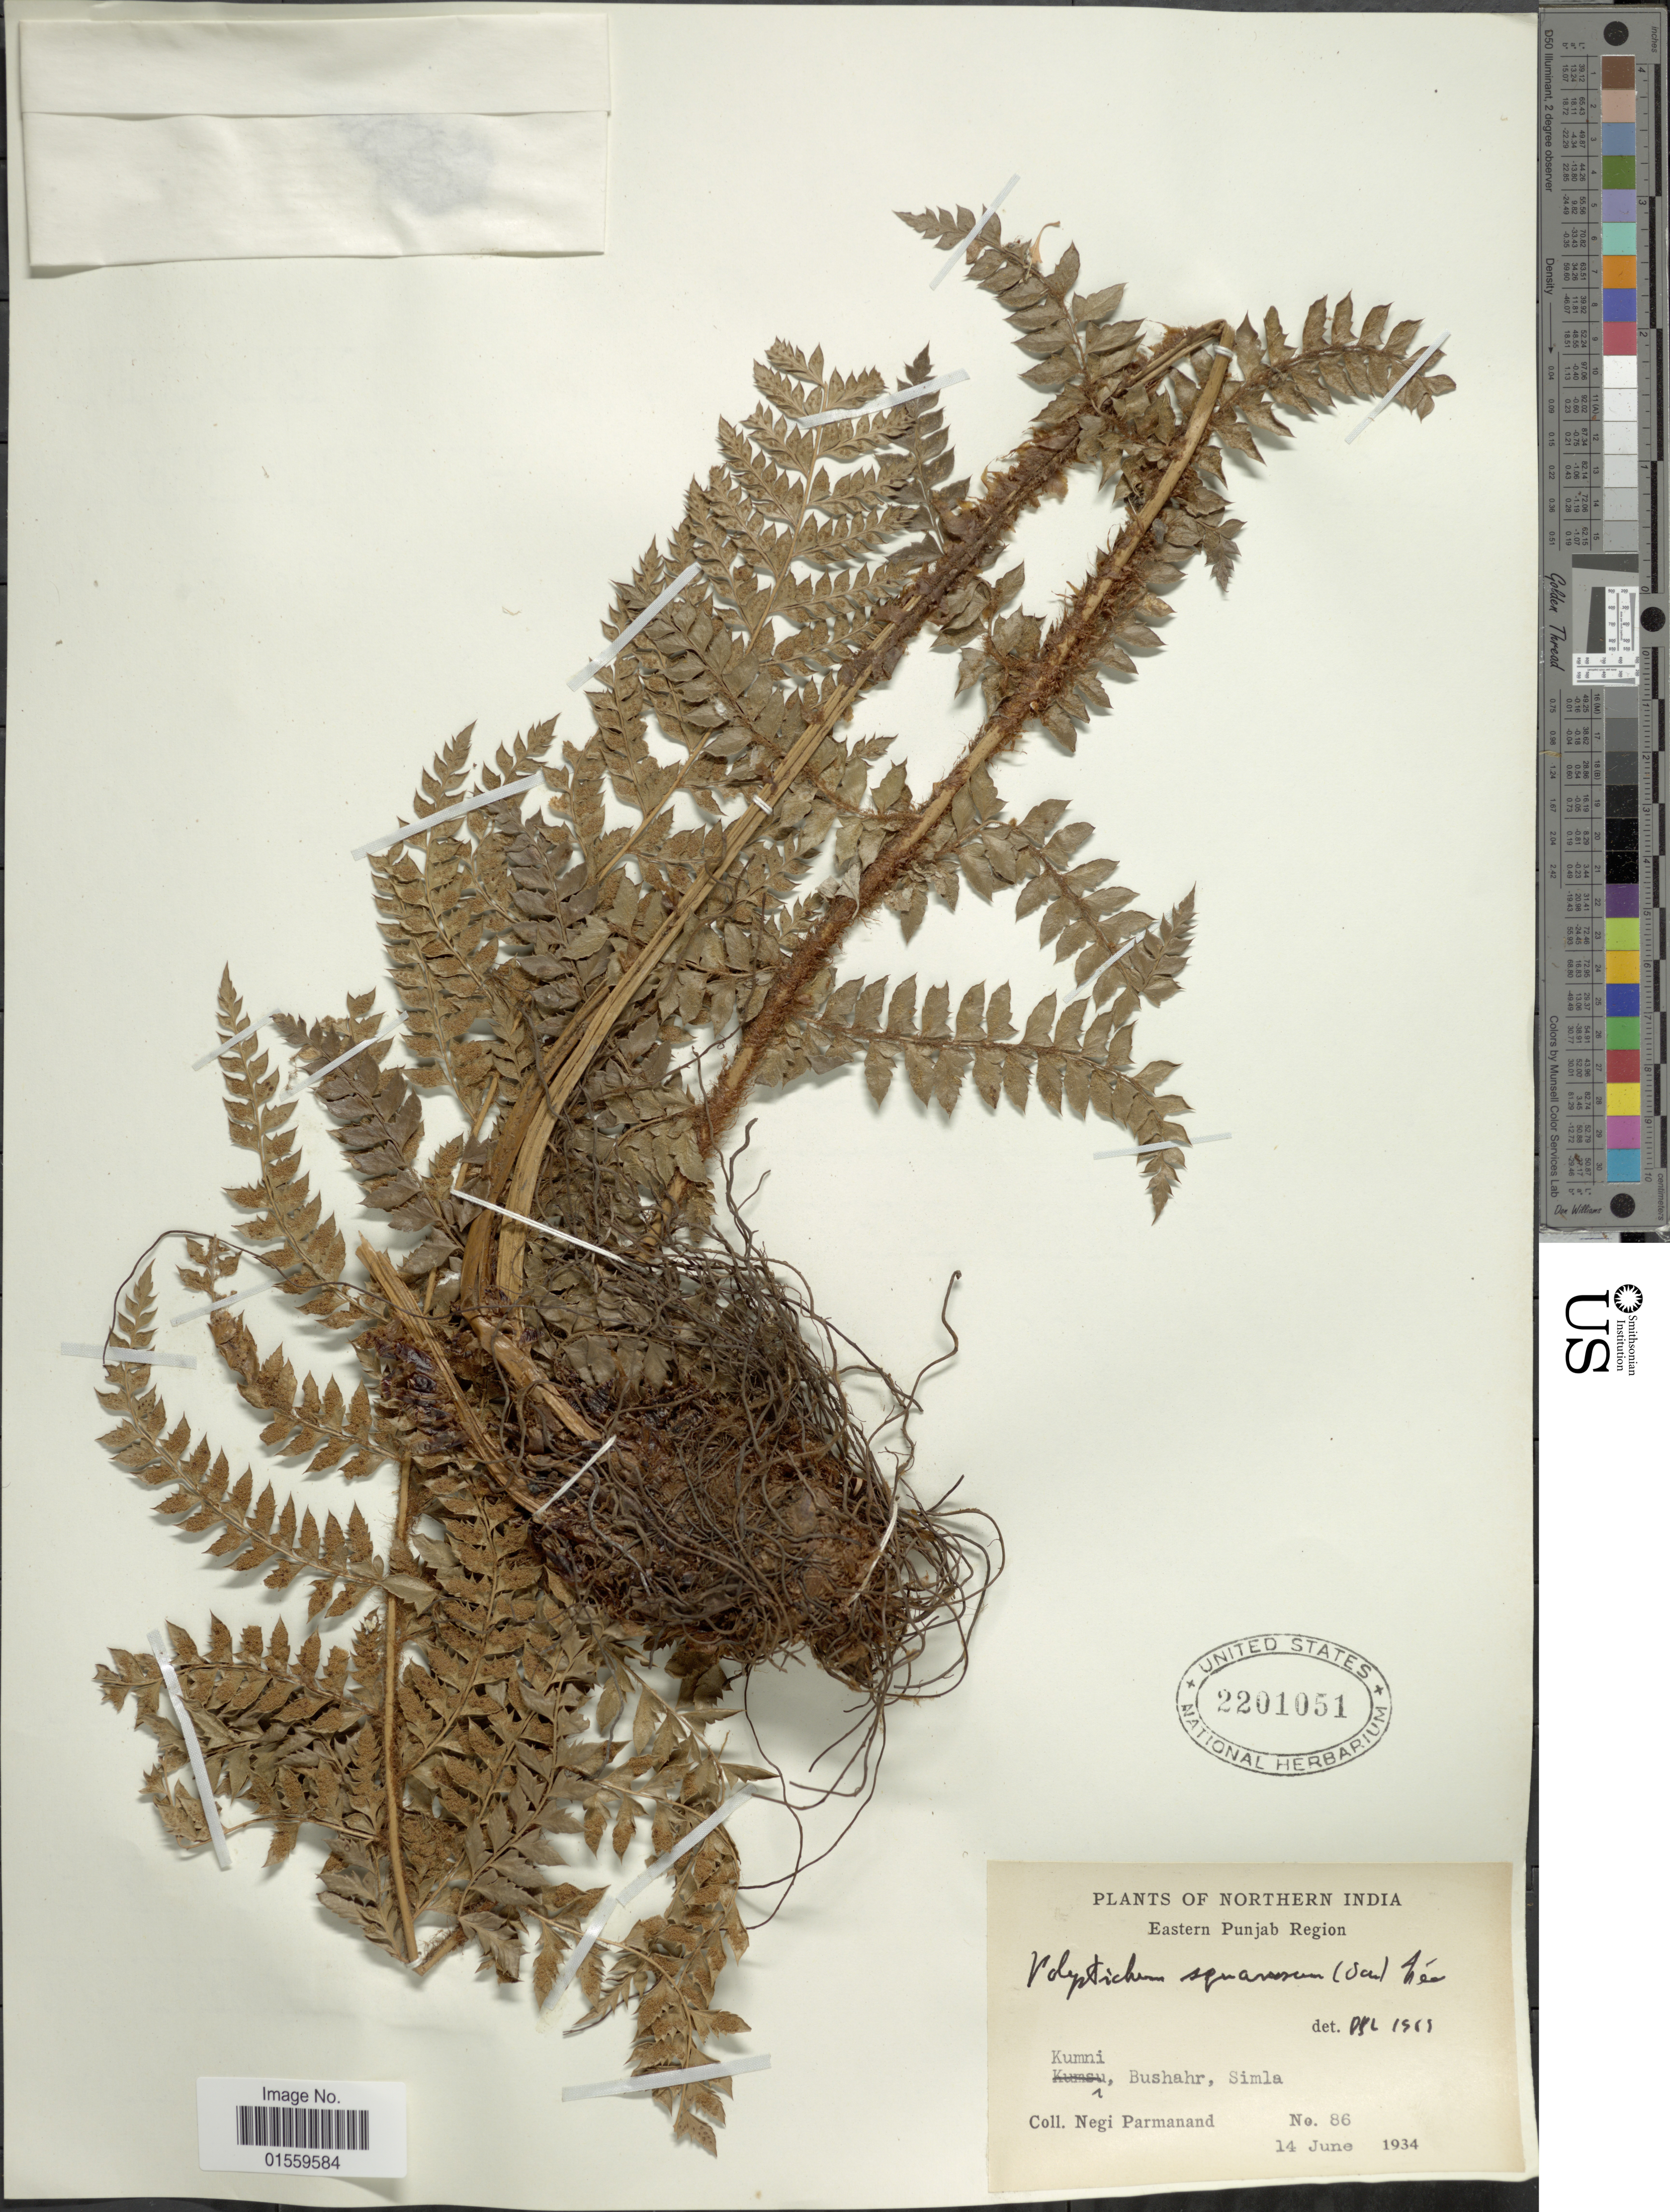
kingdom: Plantae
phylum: Tracheophyta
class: Polypodiopsida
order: Polypodiales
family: Dryopteridaceae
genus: Polystichum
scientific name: Polystichum squarrosum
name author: (D. Don) Fée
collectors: N. Parmanand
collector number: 86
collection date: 1934-06-14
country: India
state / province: Himachal Pradesh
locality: Northern India, Eastern Punjab Region, Kumni, Bushahr, Simla.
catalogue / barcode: US 2201051